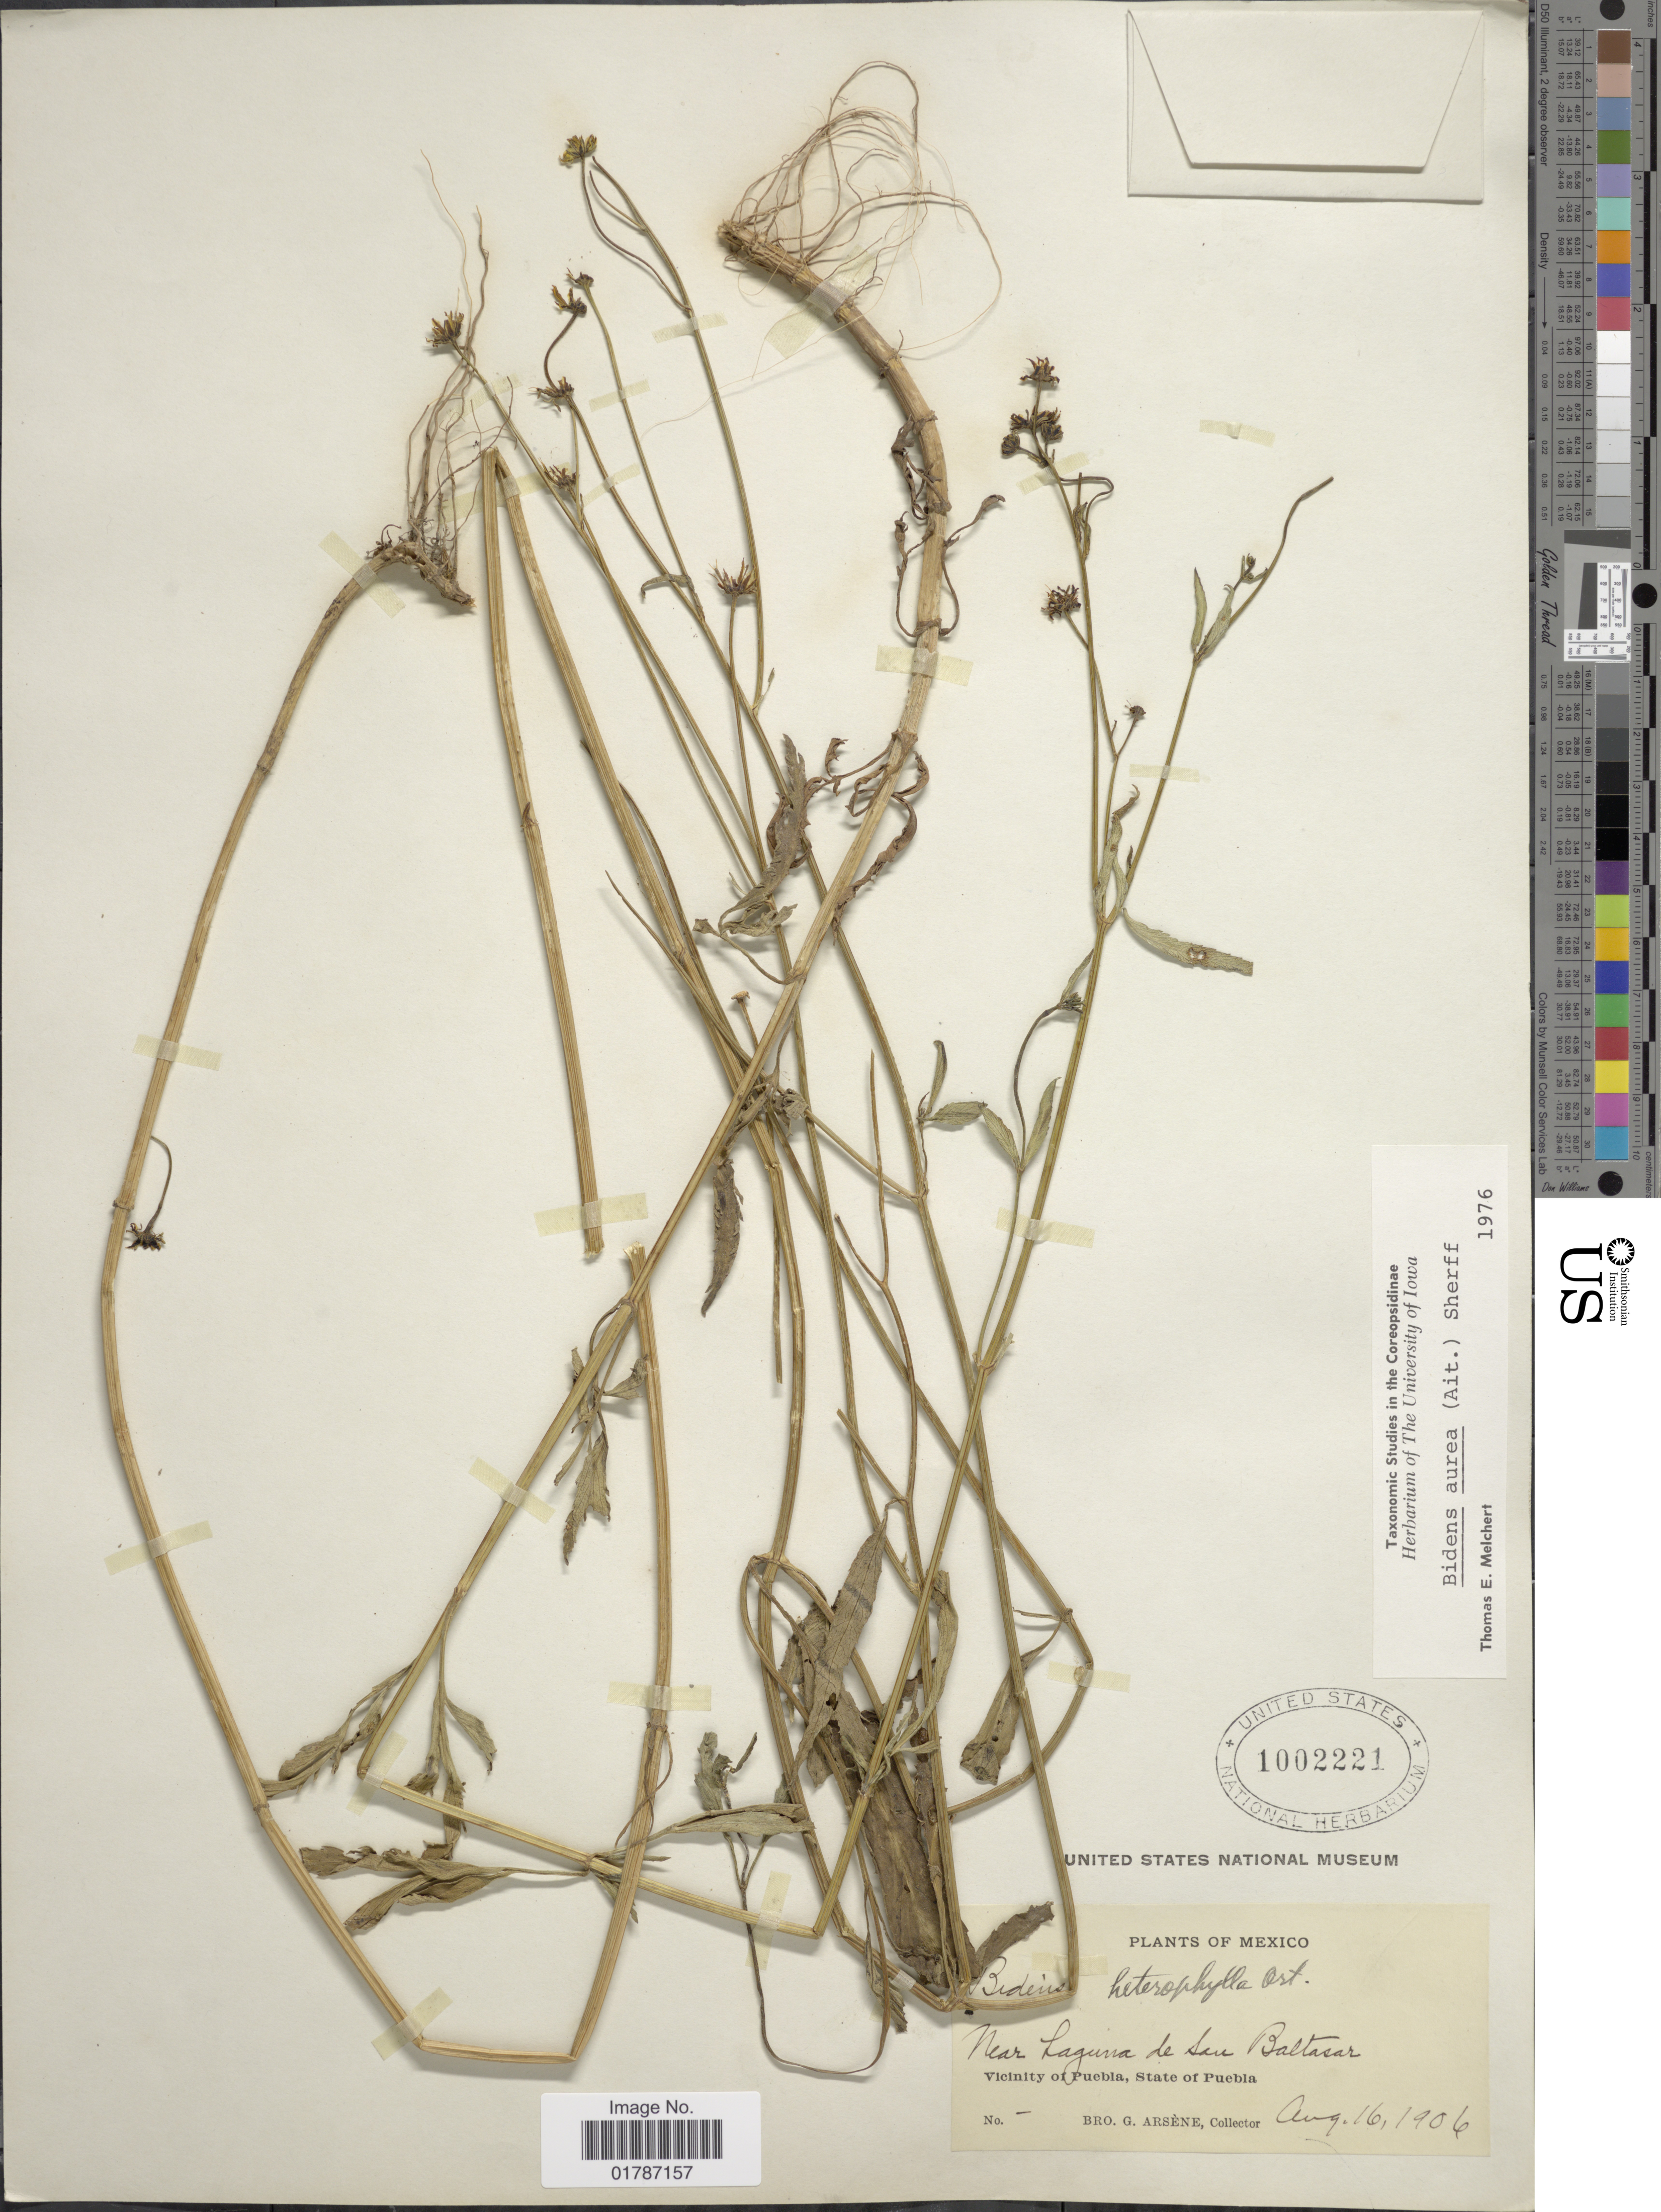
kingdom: Plantae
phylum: Tracheophyta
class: Magnoliopsida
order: Asterales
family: Asteraceae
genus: Bidens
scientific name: Bidens aurea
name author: (Aiton) Sherff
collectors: Bro. G. Arsène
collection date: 1906-08-16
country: Mexico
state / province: Puebla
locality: Near Laguna de San Baltasar, Vicinity of Puebla, State of Puebla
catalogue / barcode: US 1002221